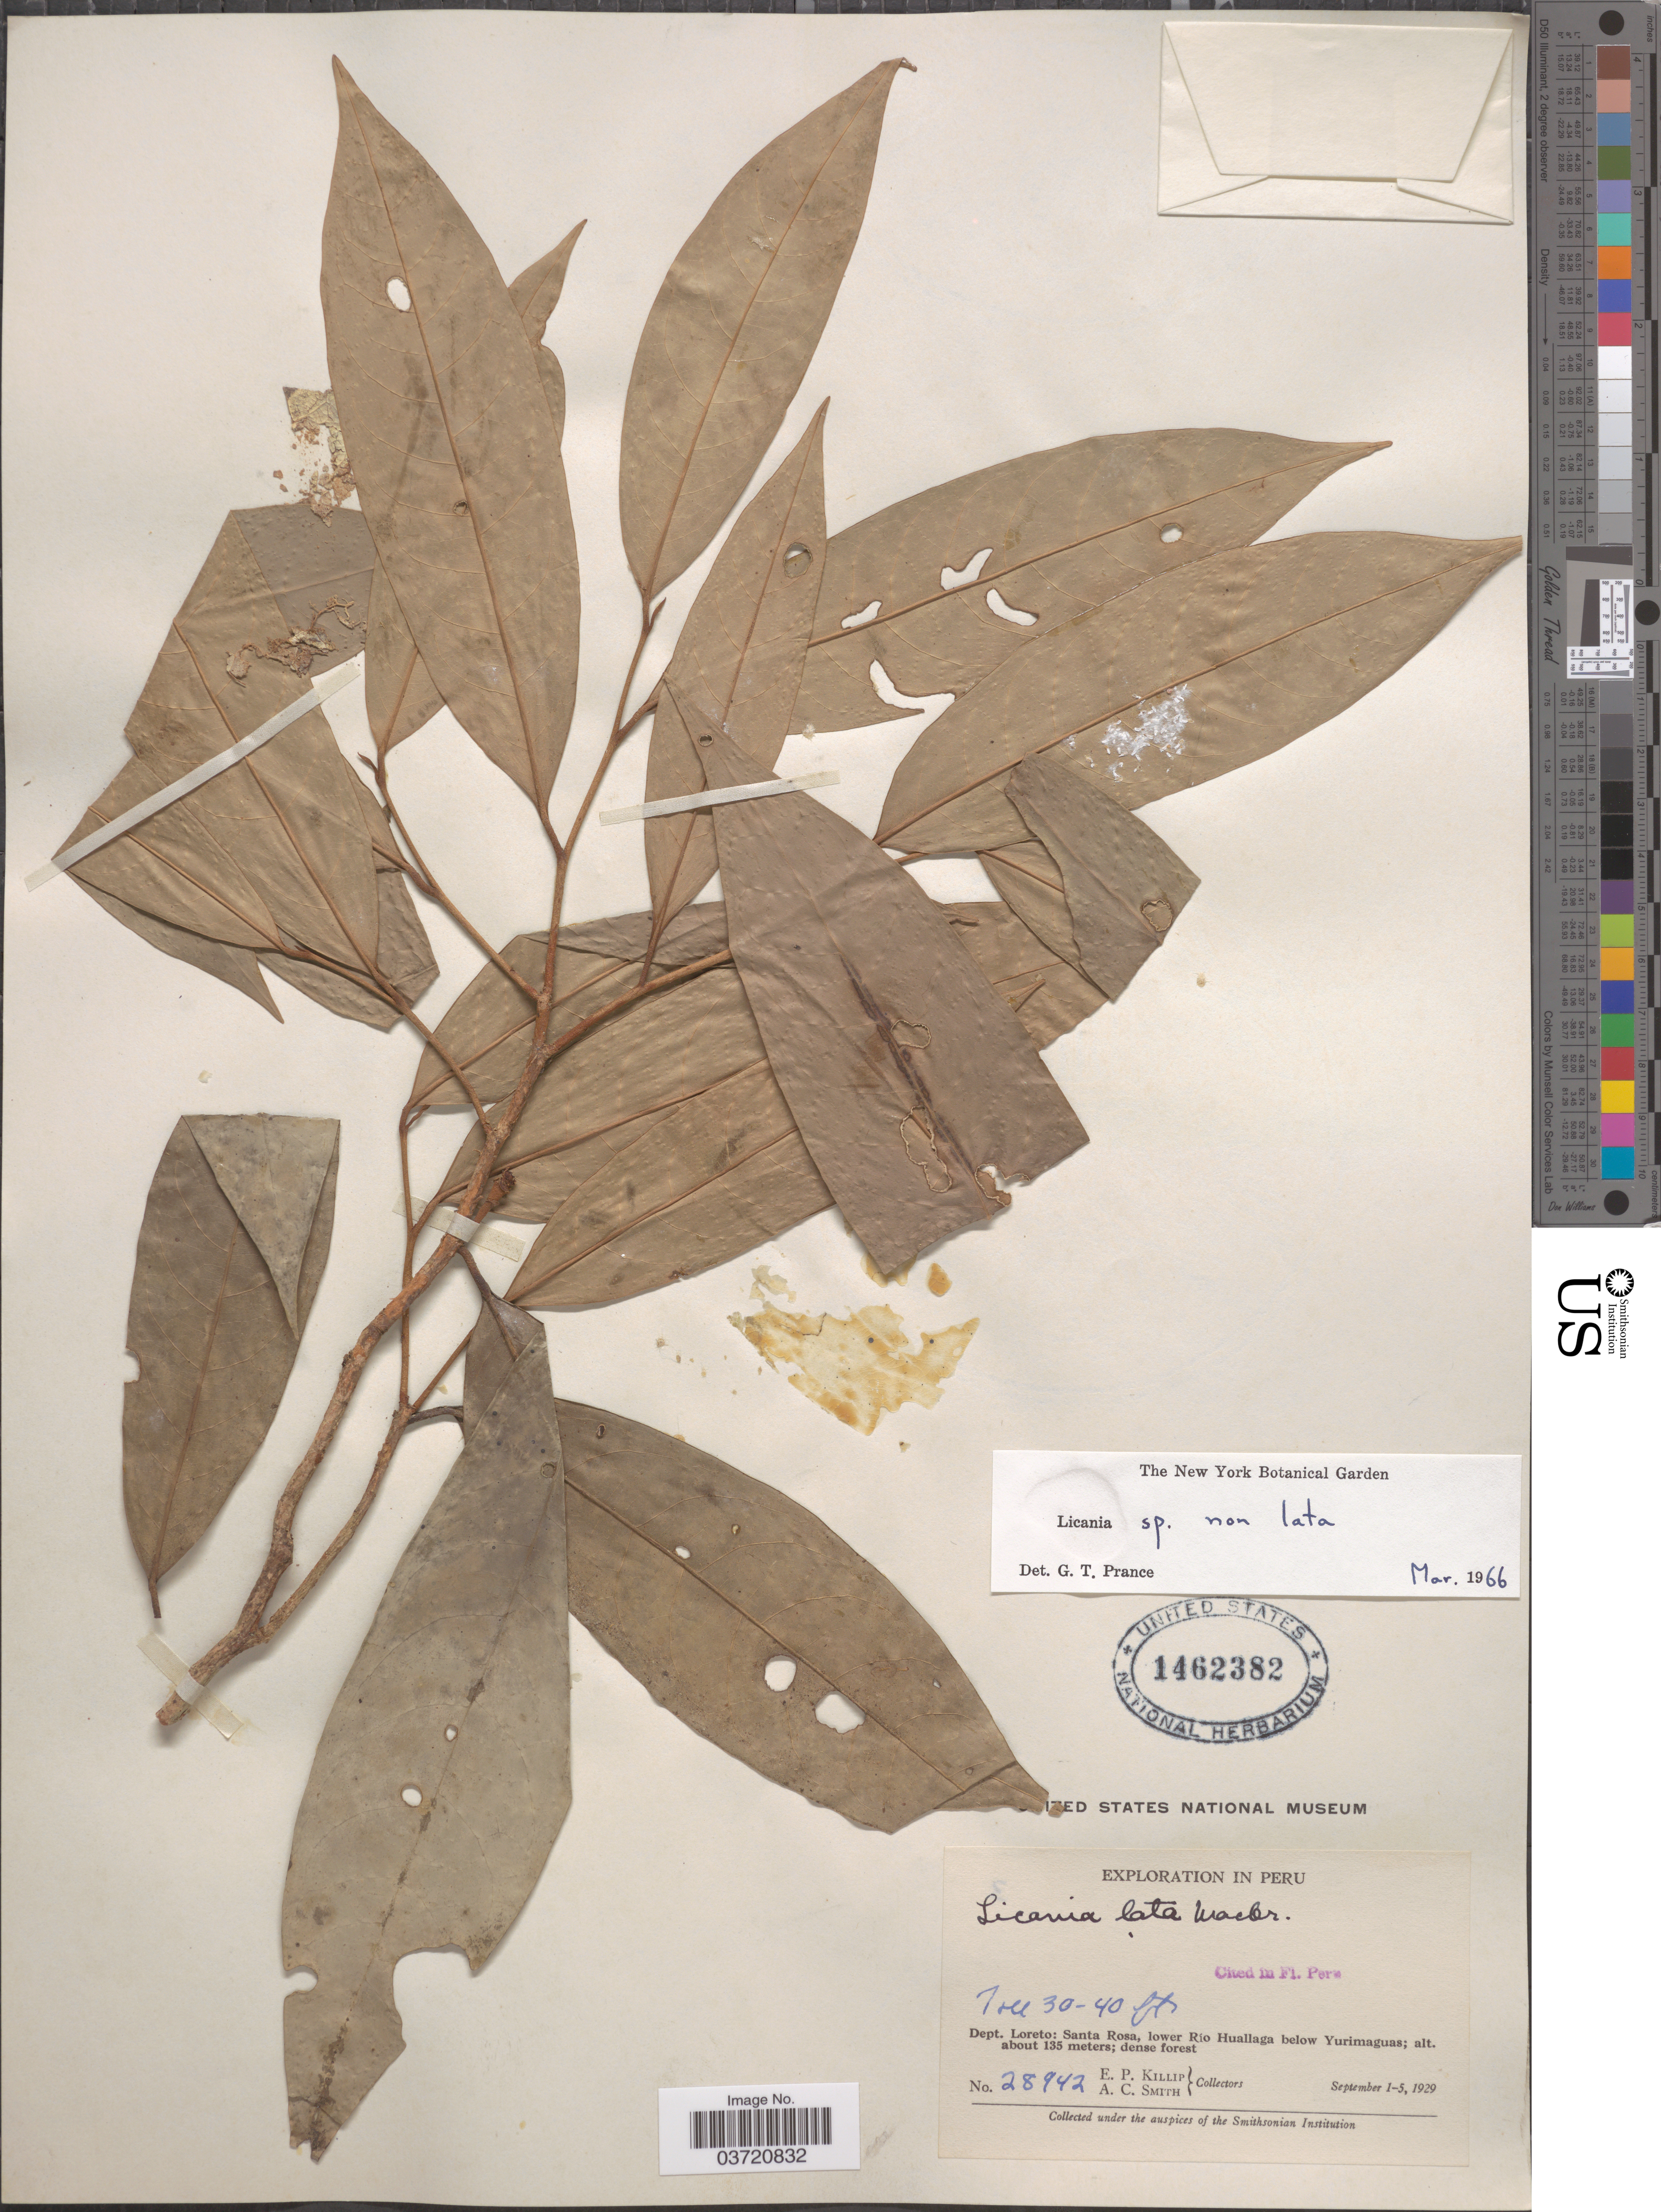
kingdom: Plantae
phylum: Tracheophyta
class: Magnoliopsida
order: Malpighiales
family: Chrysobalanaceae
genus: Licania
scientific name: Licania sp.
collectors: E. P. Killip & A. C. Smith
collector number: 28942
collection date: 1929-09-01/1929-09-05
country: Peru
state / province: Loreto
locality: Dept. Loreto: Santa Rosa, lower Río Huallaga below Yurimaguas.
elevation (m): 135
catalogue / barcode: US 1462382